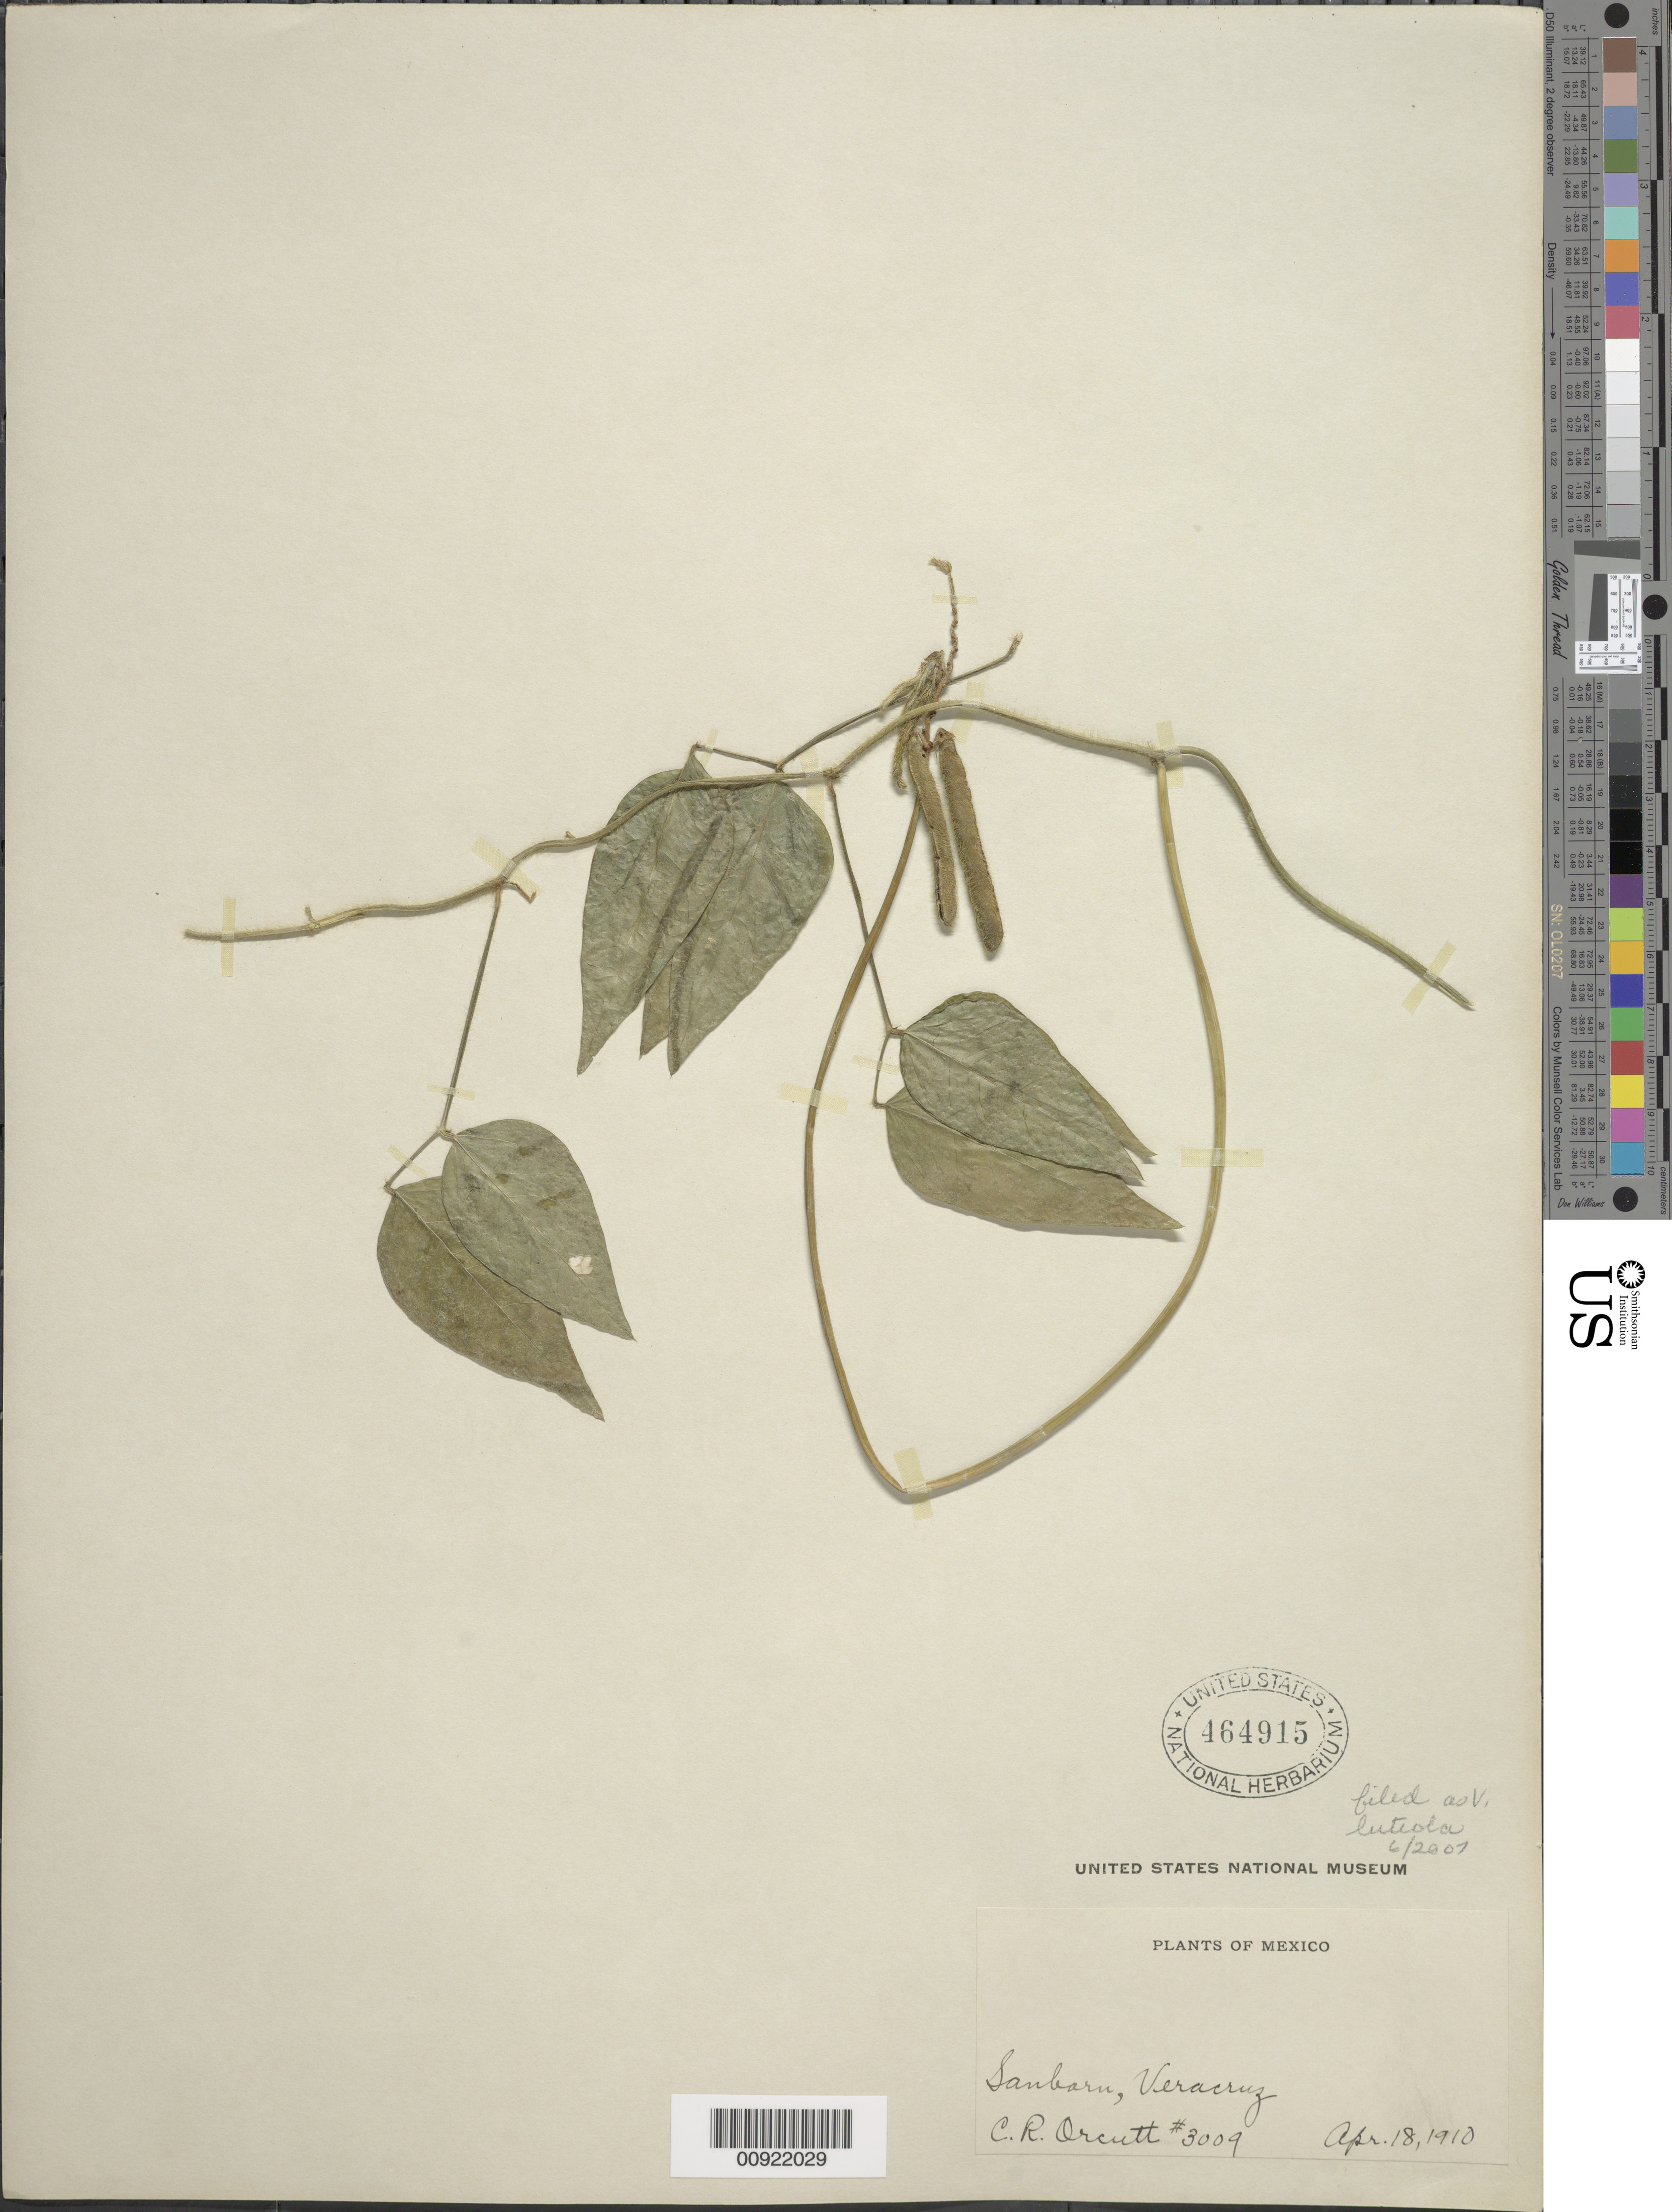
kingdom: Plantae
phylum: Tracheophyta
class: Magnoliopsida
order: Fabales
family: Fabaceae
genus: Vigna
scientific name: Vigna luteola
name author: (Jacq.) Benth.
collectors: C. R. Orcutt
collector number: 3009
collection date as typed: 18 Apr 1910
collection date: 1910-04-18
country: Mexico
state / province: Veracruz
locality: Sanborn, Veracruz.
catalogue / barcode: US 464915